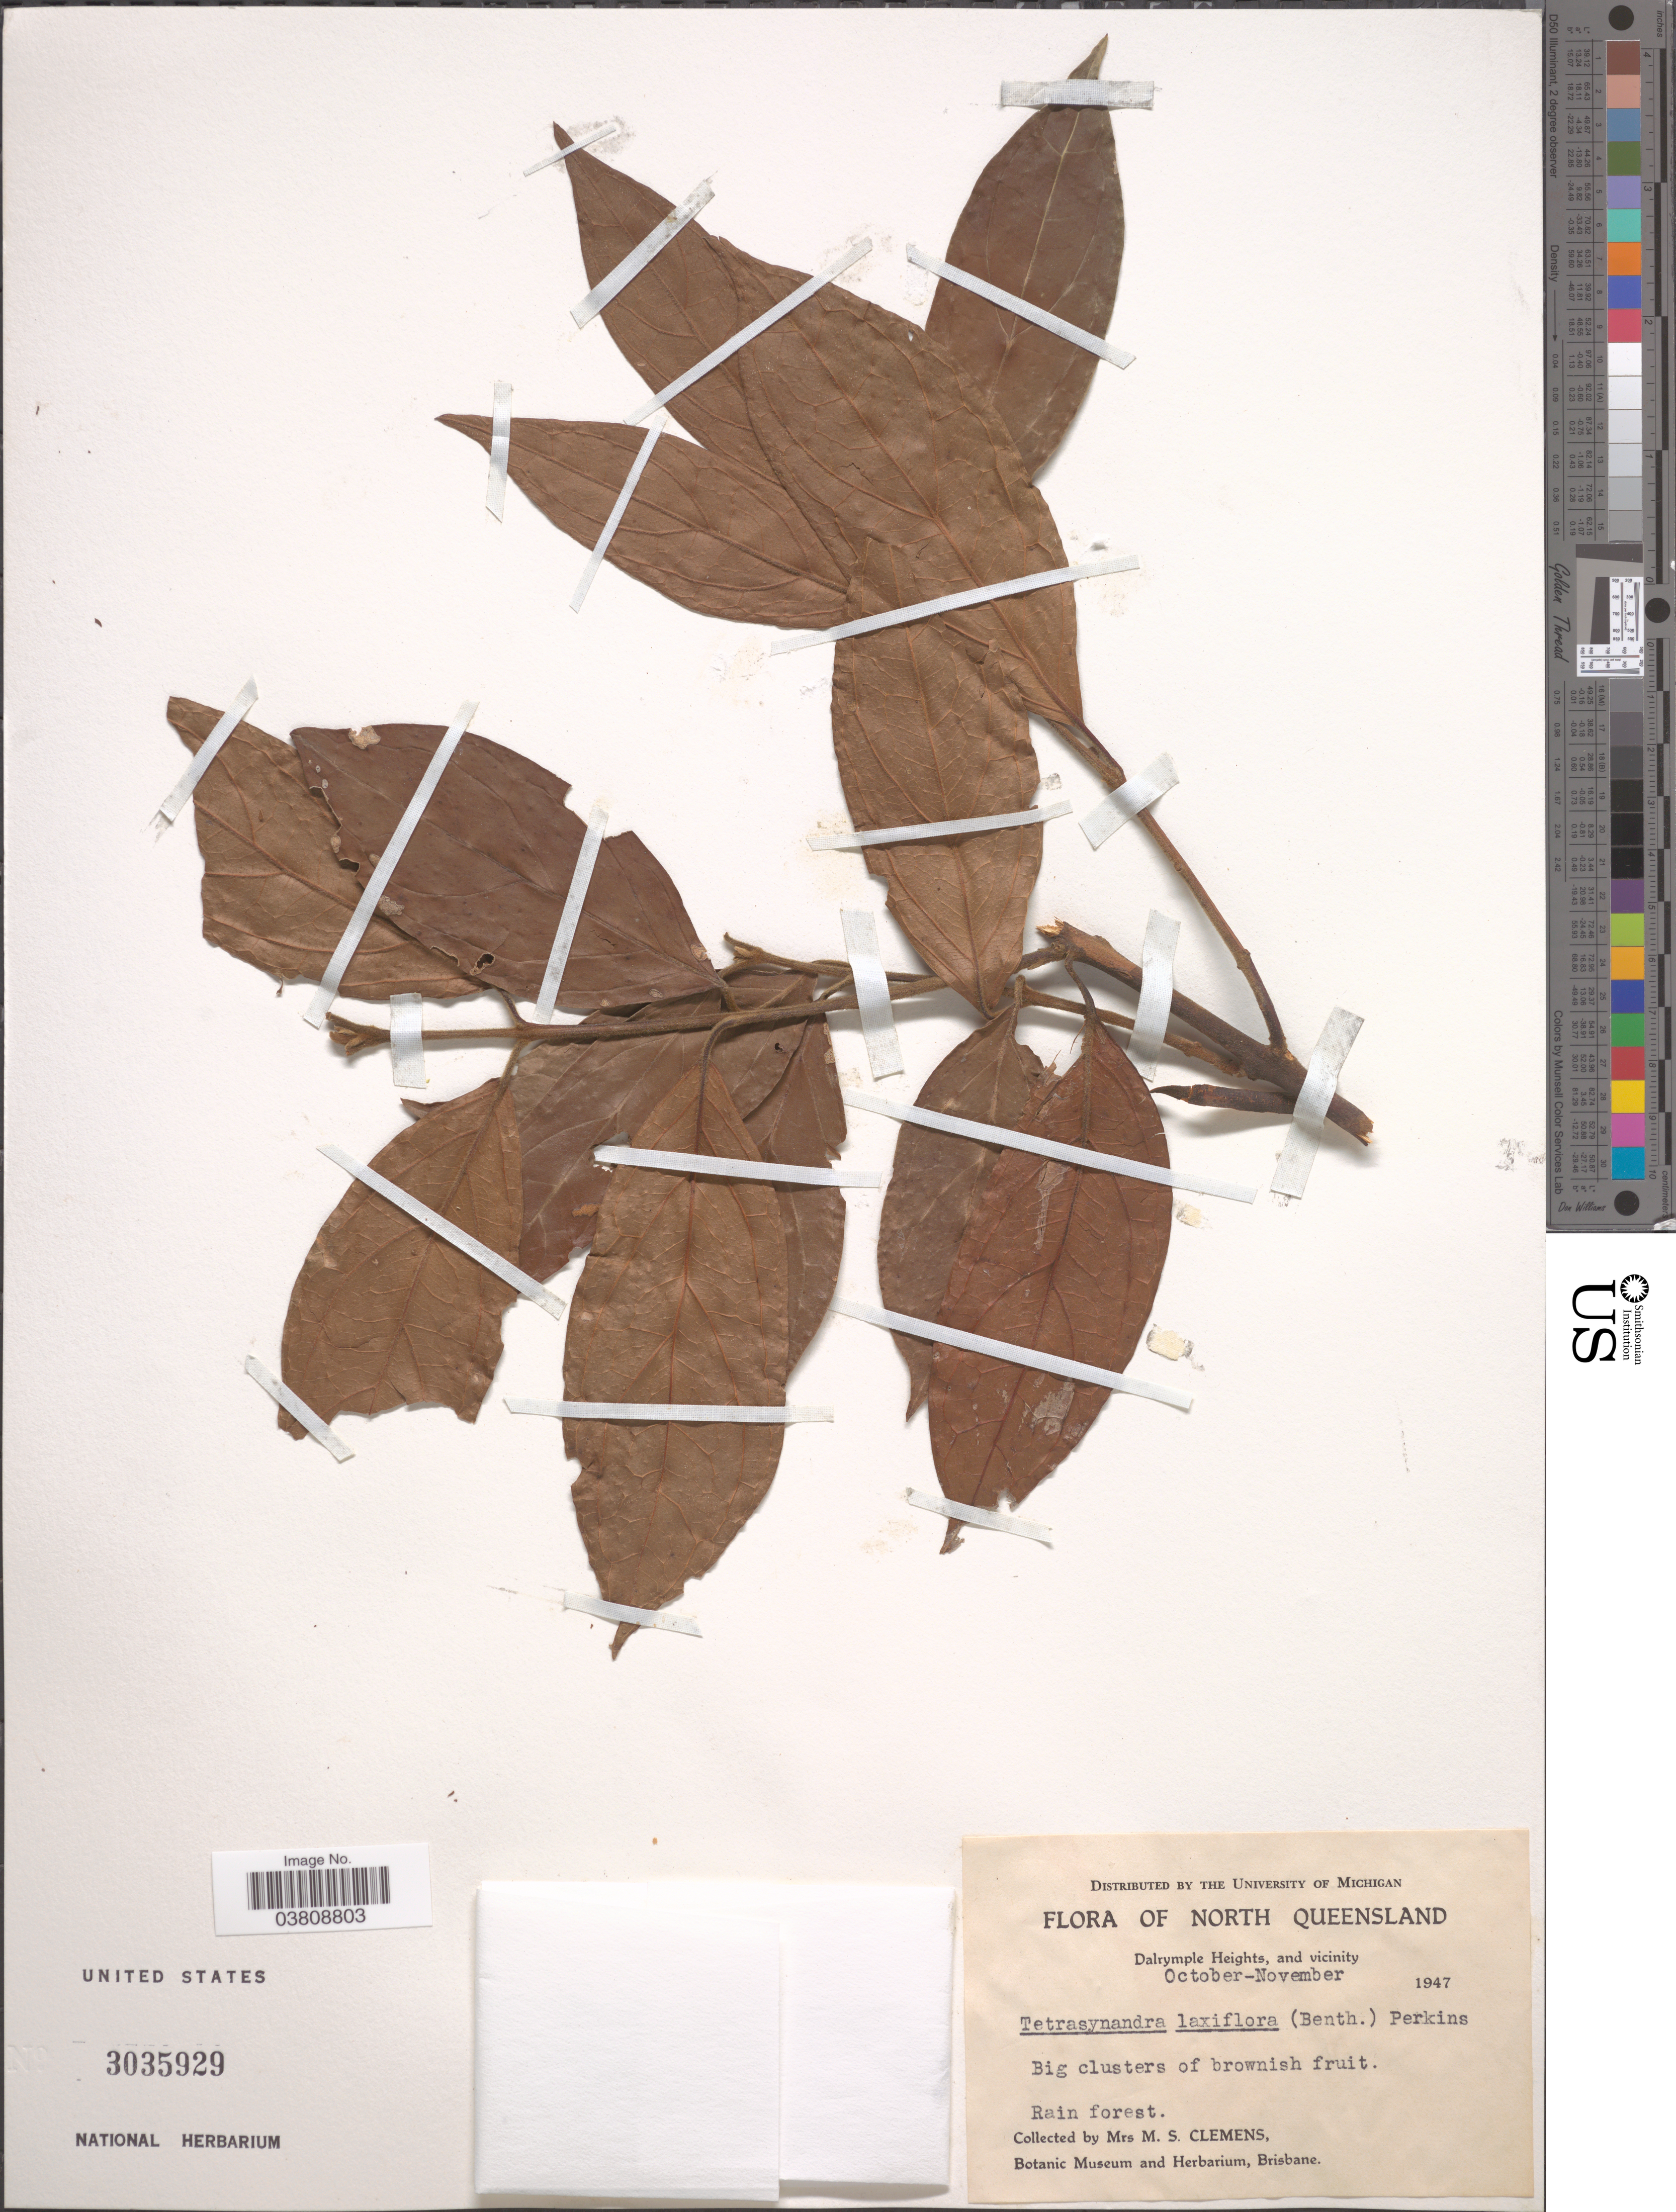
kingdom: Plantae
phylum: Tracheophyta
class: Magnoliopsida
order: Laurales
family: Monimiaceae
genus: Tetrasynandra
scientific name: Tetrasynandra laxiflora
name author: Perkins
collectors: M. S. Clemens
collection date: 1947-10/1947-11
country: Australia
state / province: Queensland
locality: North Queensland. Dalrymple Heights, and vicinity.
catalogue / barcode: US 3035929